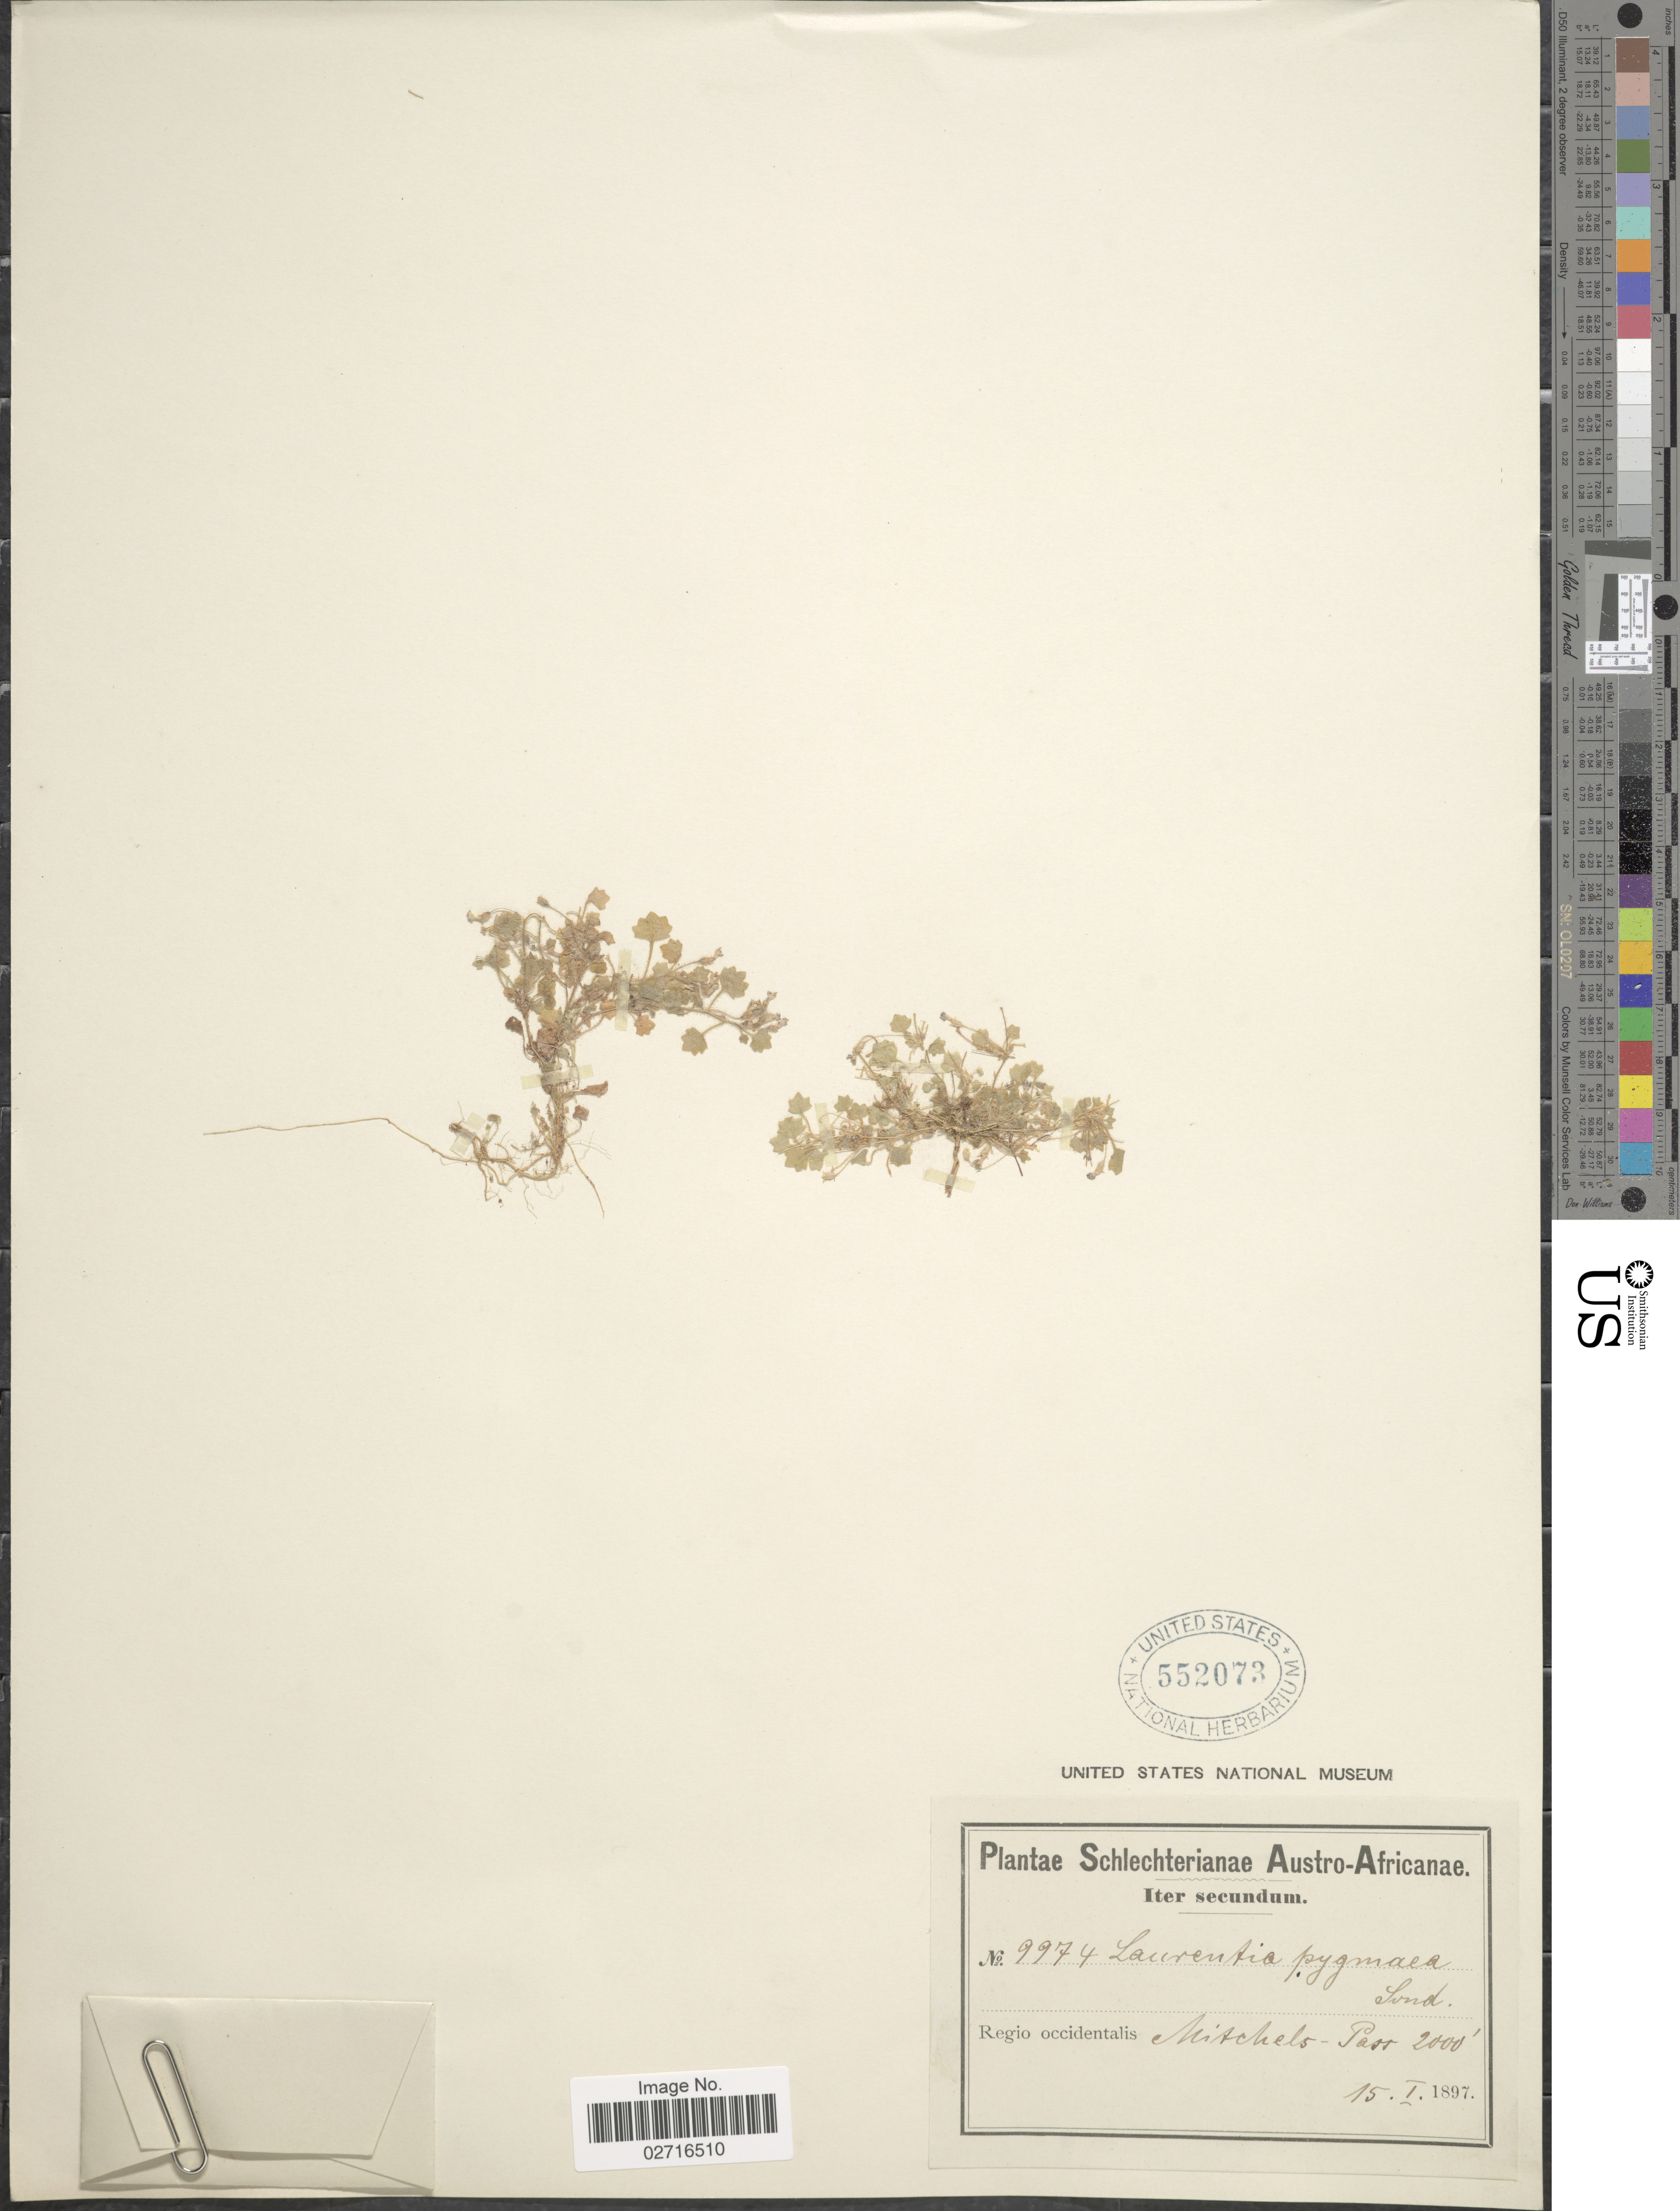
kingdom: Plantae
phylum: Tracheophyta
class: Magnoliopsida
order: Asterales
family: Campanulaceae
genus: Laurentia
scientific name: Laurentia pygmaea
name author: (Thunb.) Sond.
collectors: Schlechter, --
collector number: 9974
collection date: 1897-01-15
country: South Africa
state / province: Eastern Cape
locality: Austro-Africanae, Regio occidentalis, Mitchels-Pass.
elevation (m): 610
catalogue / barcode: US 552073